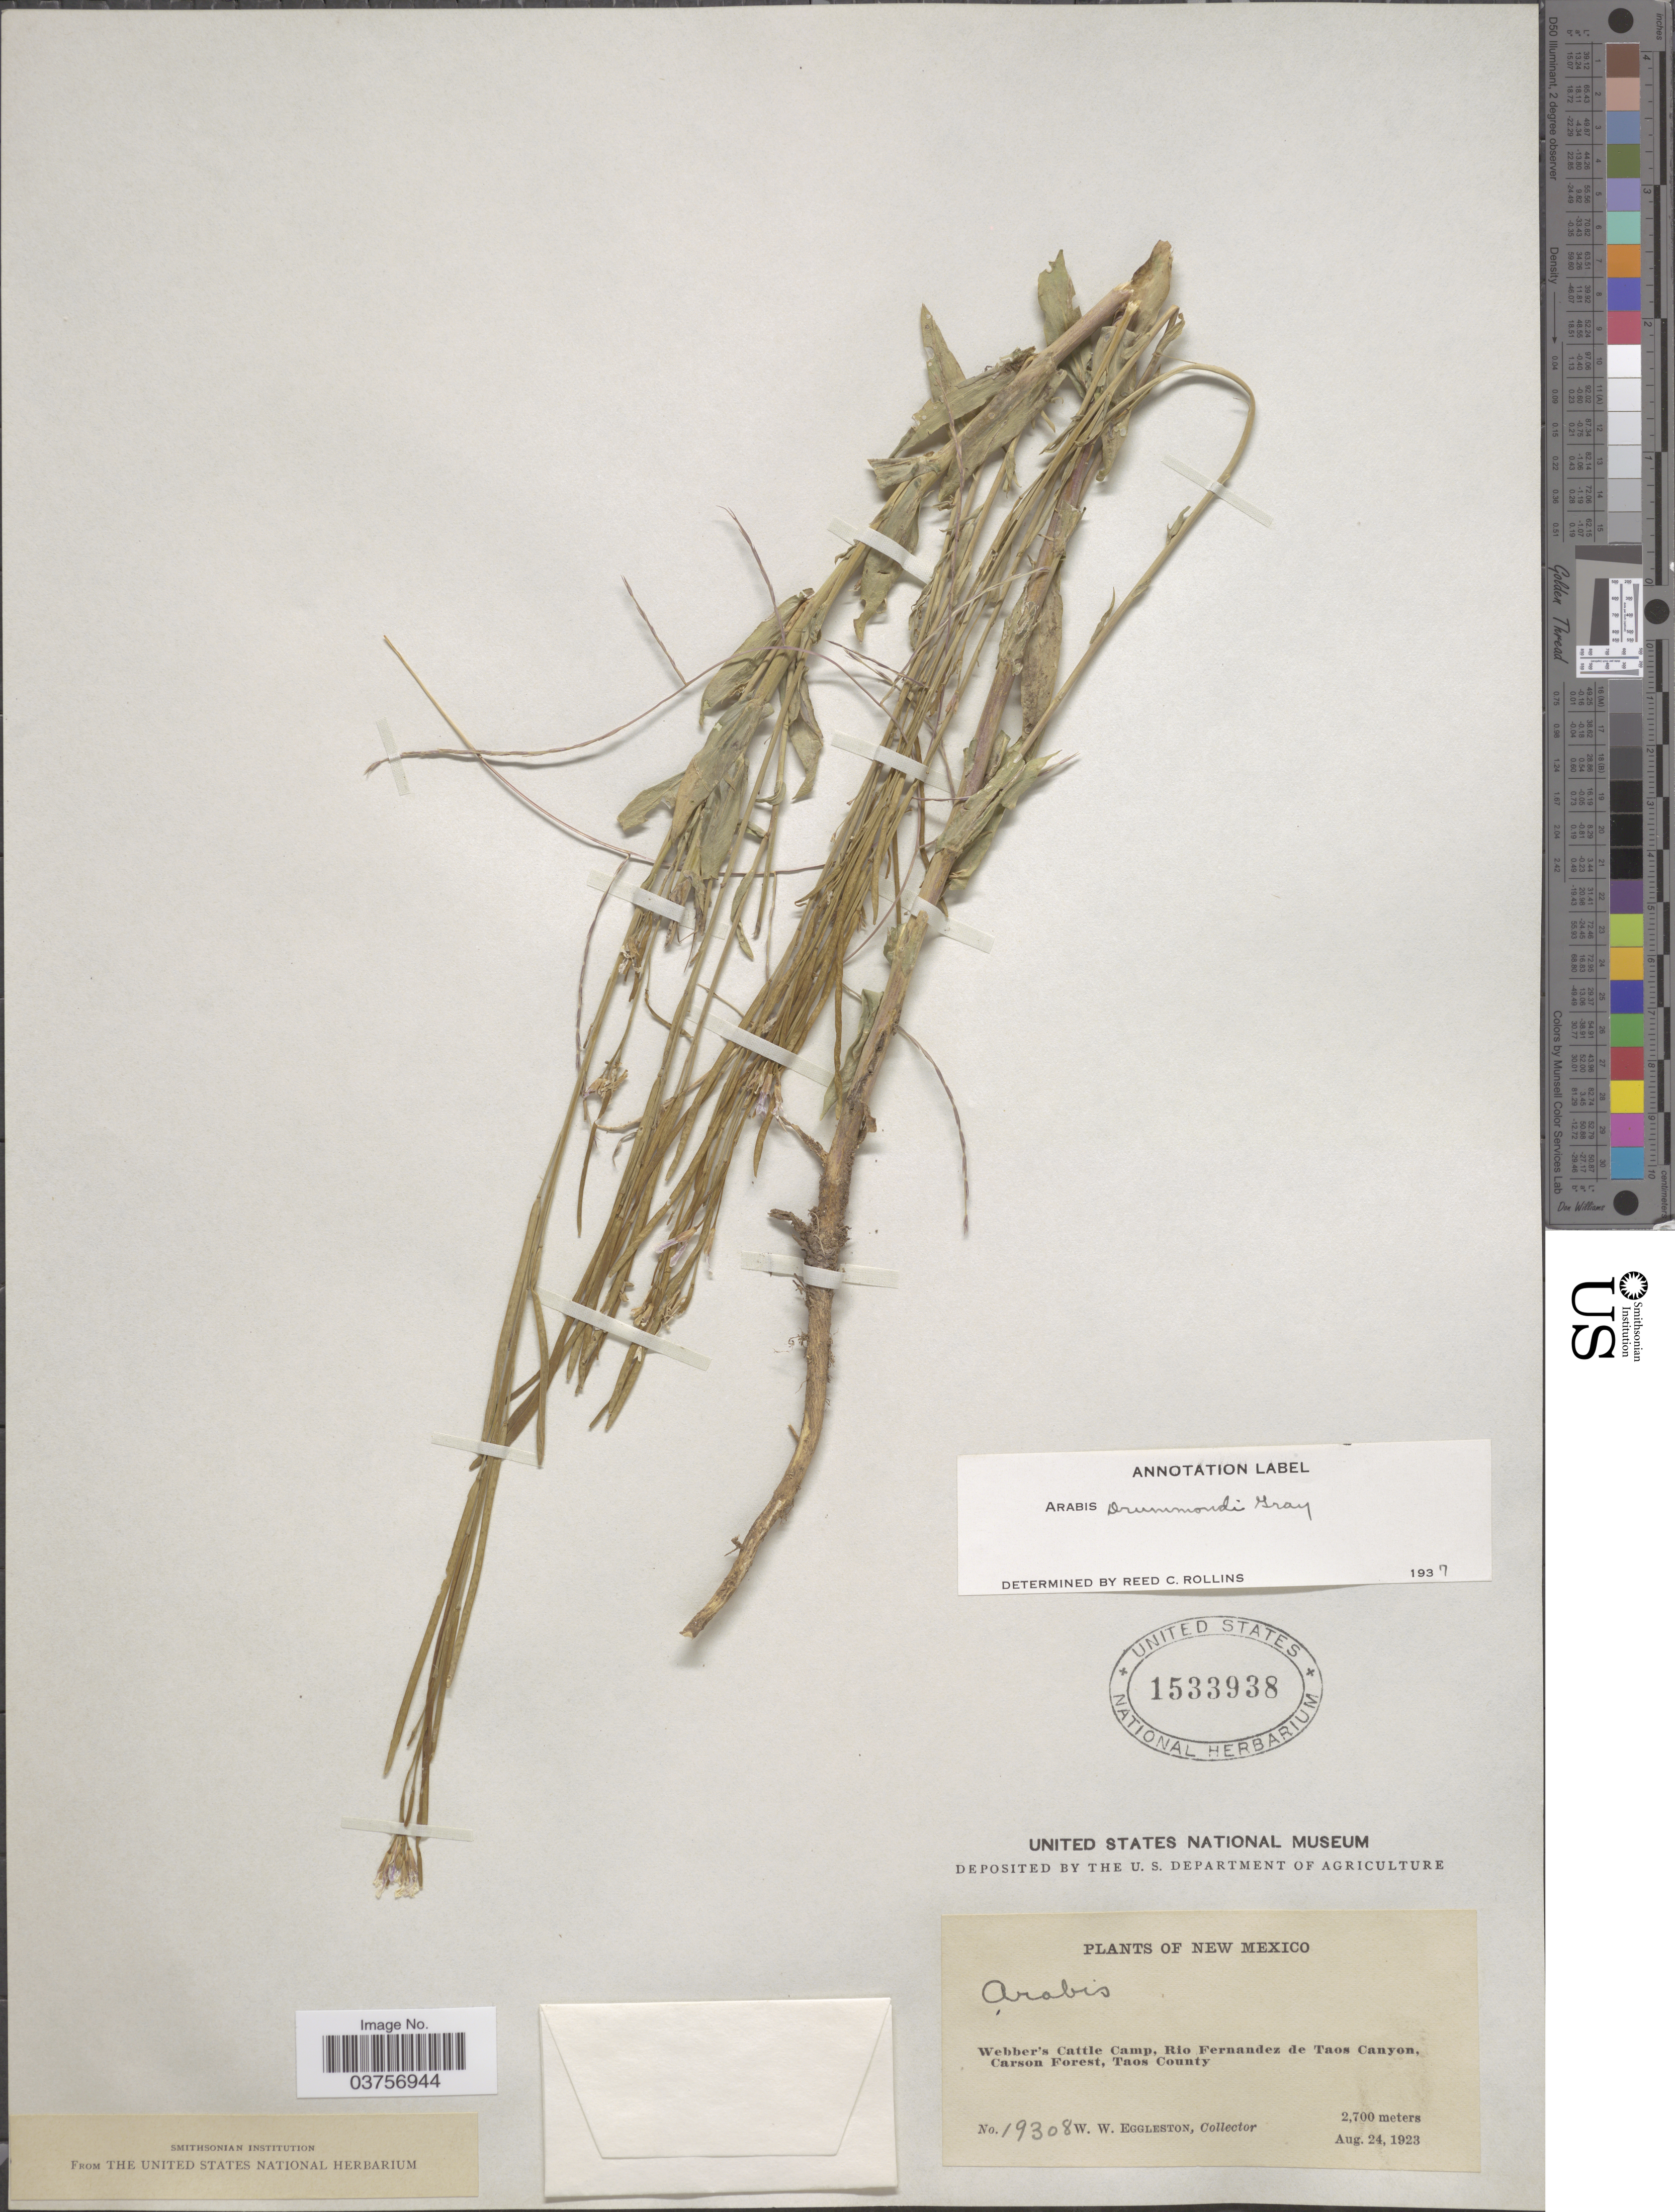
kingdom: Plantae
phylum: Tracheophyta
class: Magnoliopsida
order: Brassicales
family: Brassicaceae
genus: Arabis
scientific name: Arabis drummondii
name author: A. Gray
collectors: W. W. Eggleston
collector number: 19308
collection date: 1923-08-24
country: United States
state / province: New Mexico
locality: Webber's Cattle Camp, Rio Fernandez de Taos Canyon, Carson Forest, Taos County.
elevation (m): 2700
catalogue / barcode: US 1533938